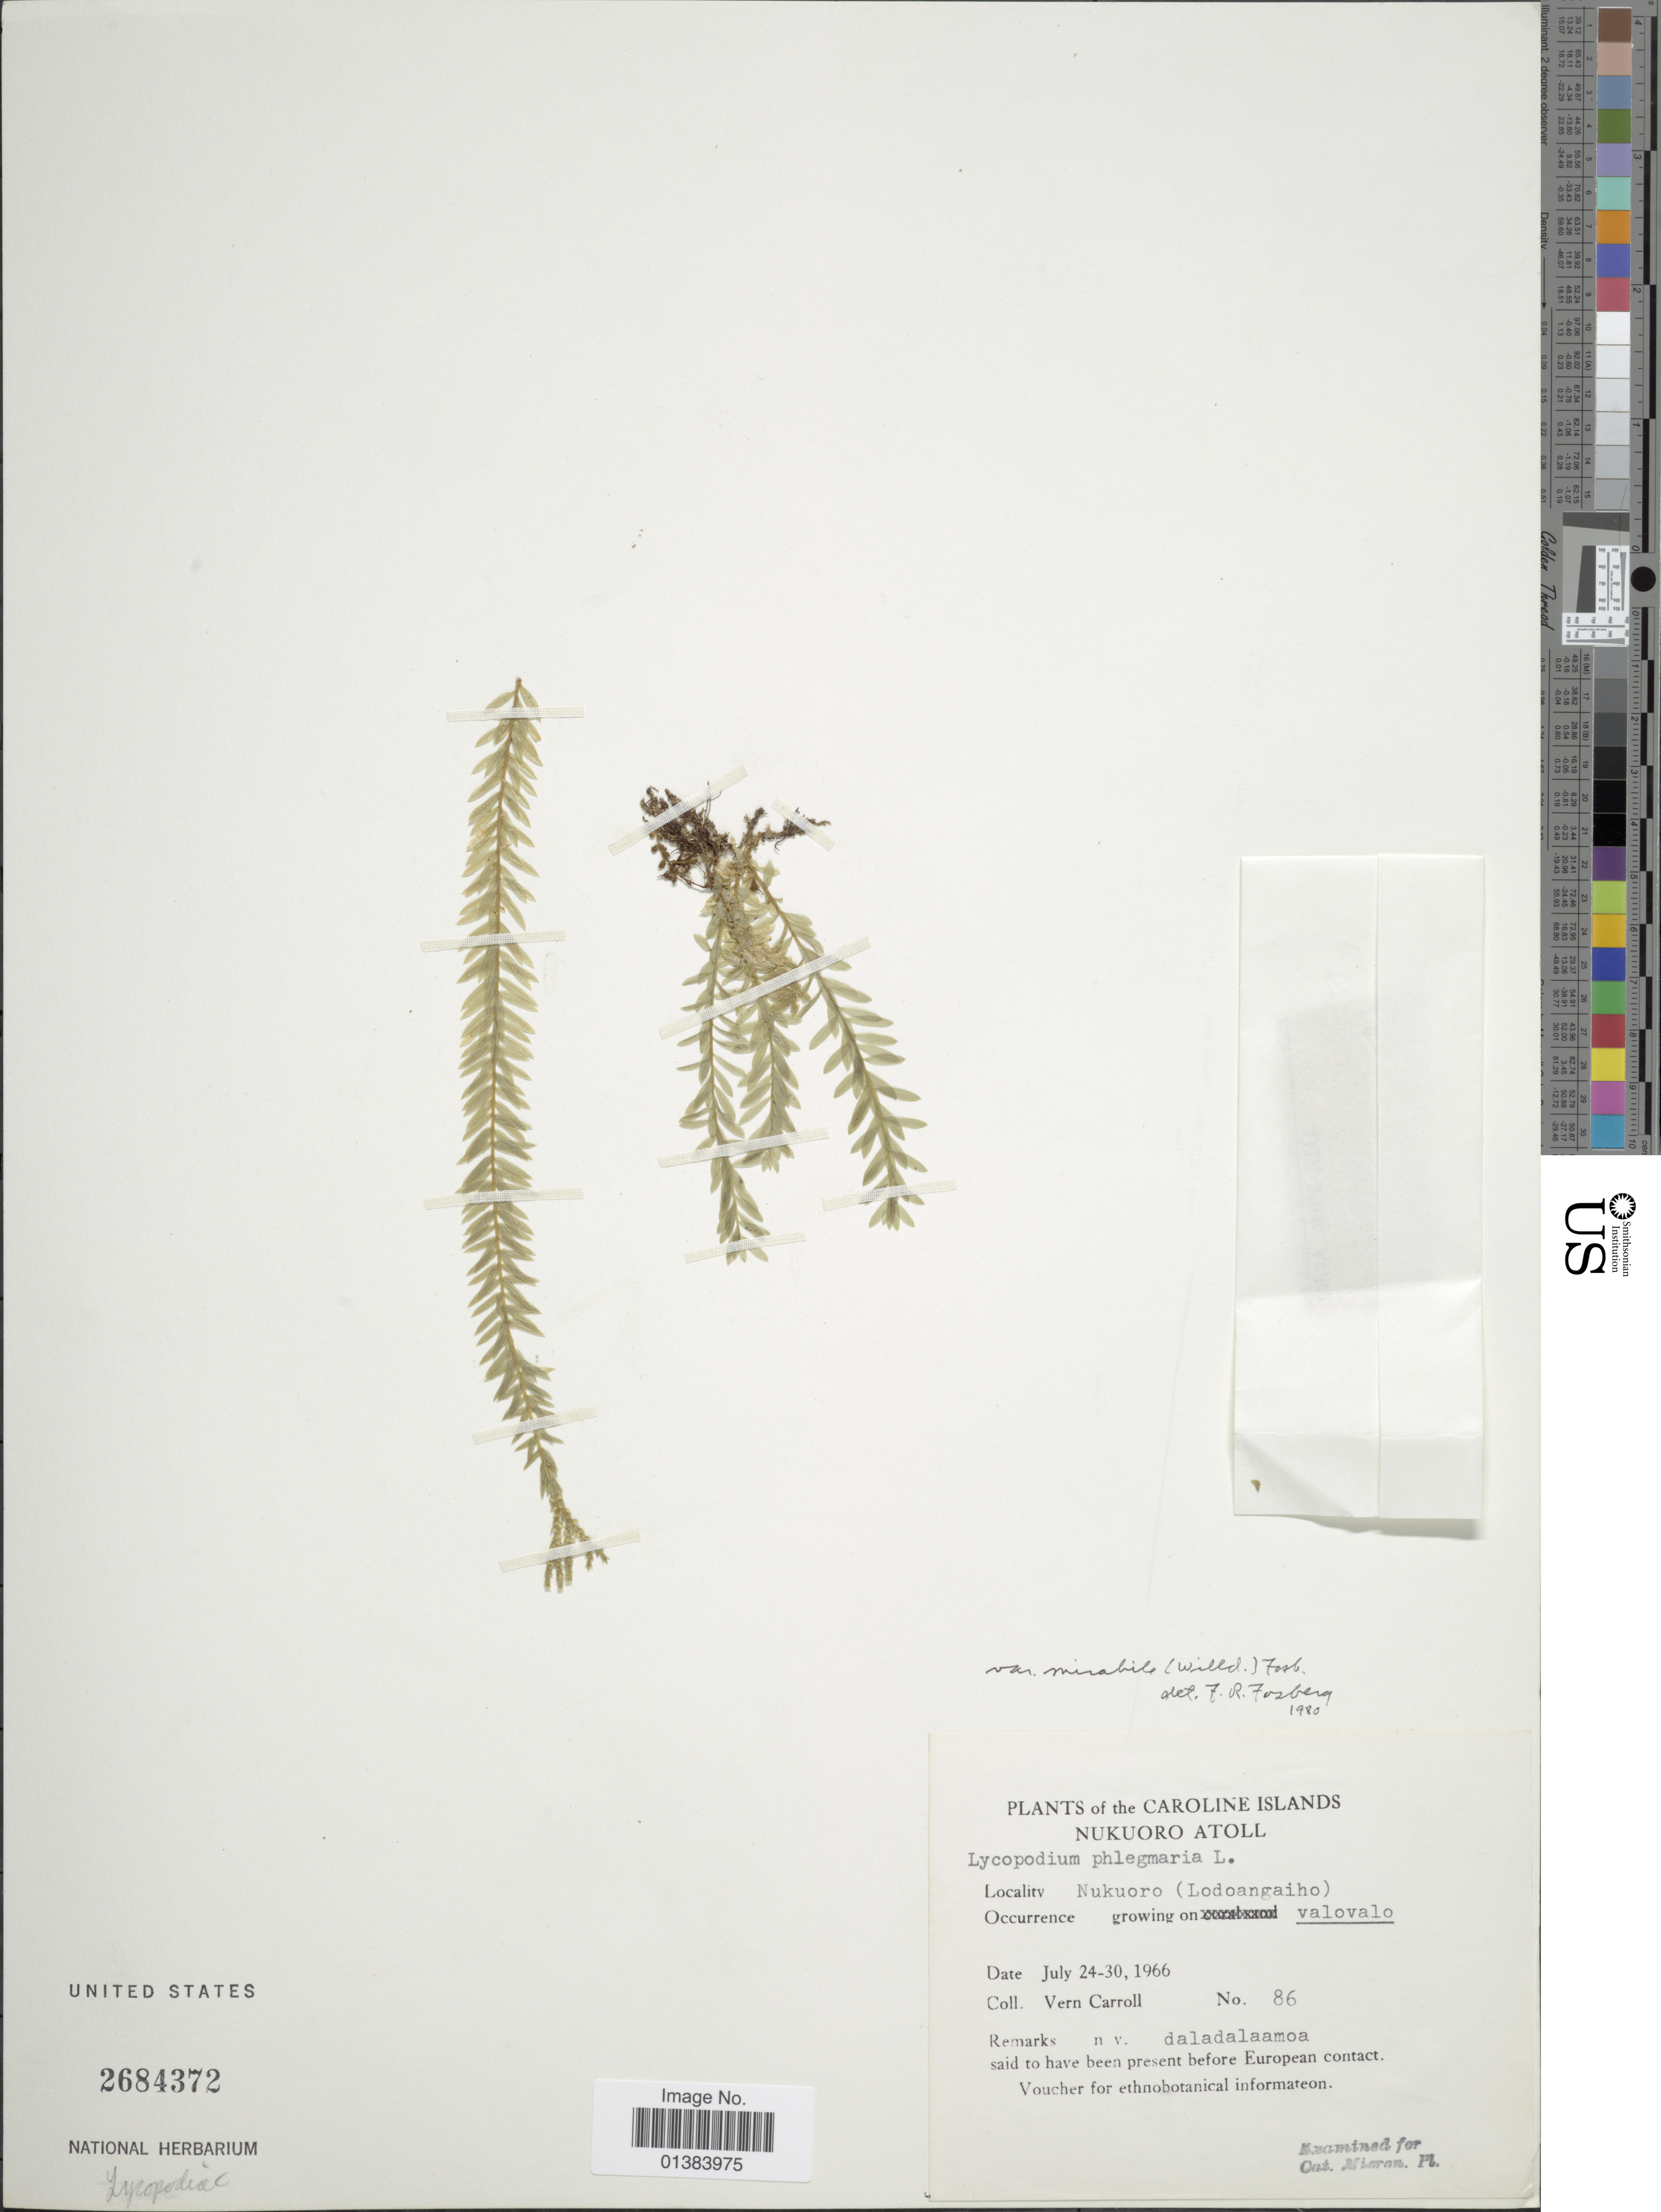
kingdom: Plantae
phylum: Tracheophyta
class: Lycopodiopsida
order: Lycopodiales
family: Lycopodiaceae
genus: Phlegmariurus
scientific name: Phlegmariurus mirabilis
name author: (Willd.) A. R. Field & Testo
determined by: Field, A. R.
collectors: V. Carroll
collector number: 86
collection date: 1966-07-24/1966-07-30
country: Micronesia, Federated States of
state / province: Pohnpei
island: Nukuoro Atoll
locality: Caroline Islands, Nukuoro Atoll, Nukuoro (Lodoangaiho)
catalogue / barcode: US 2684372